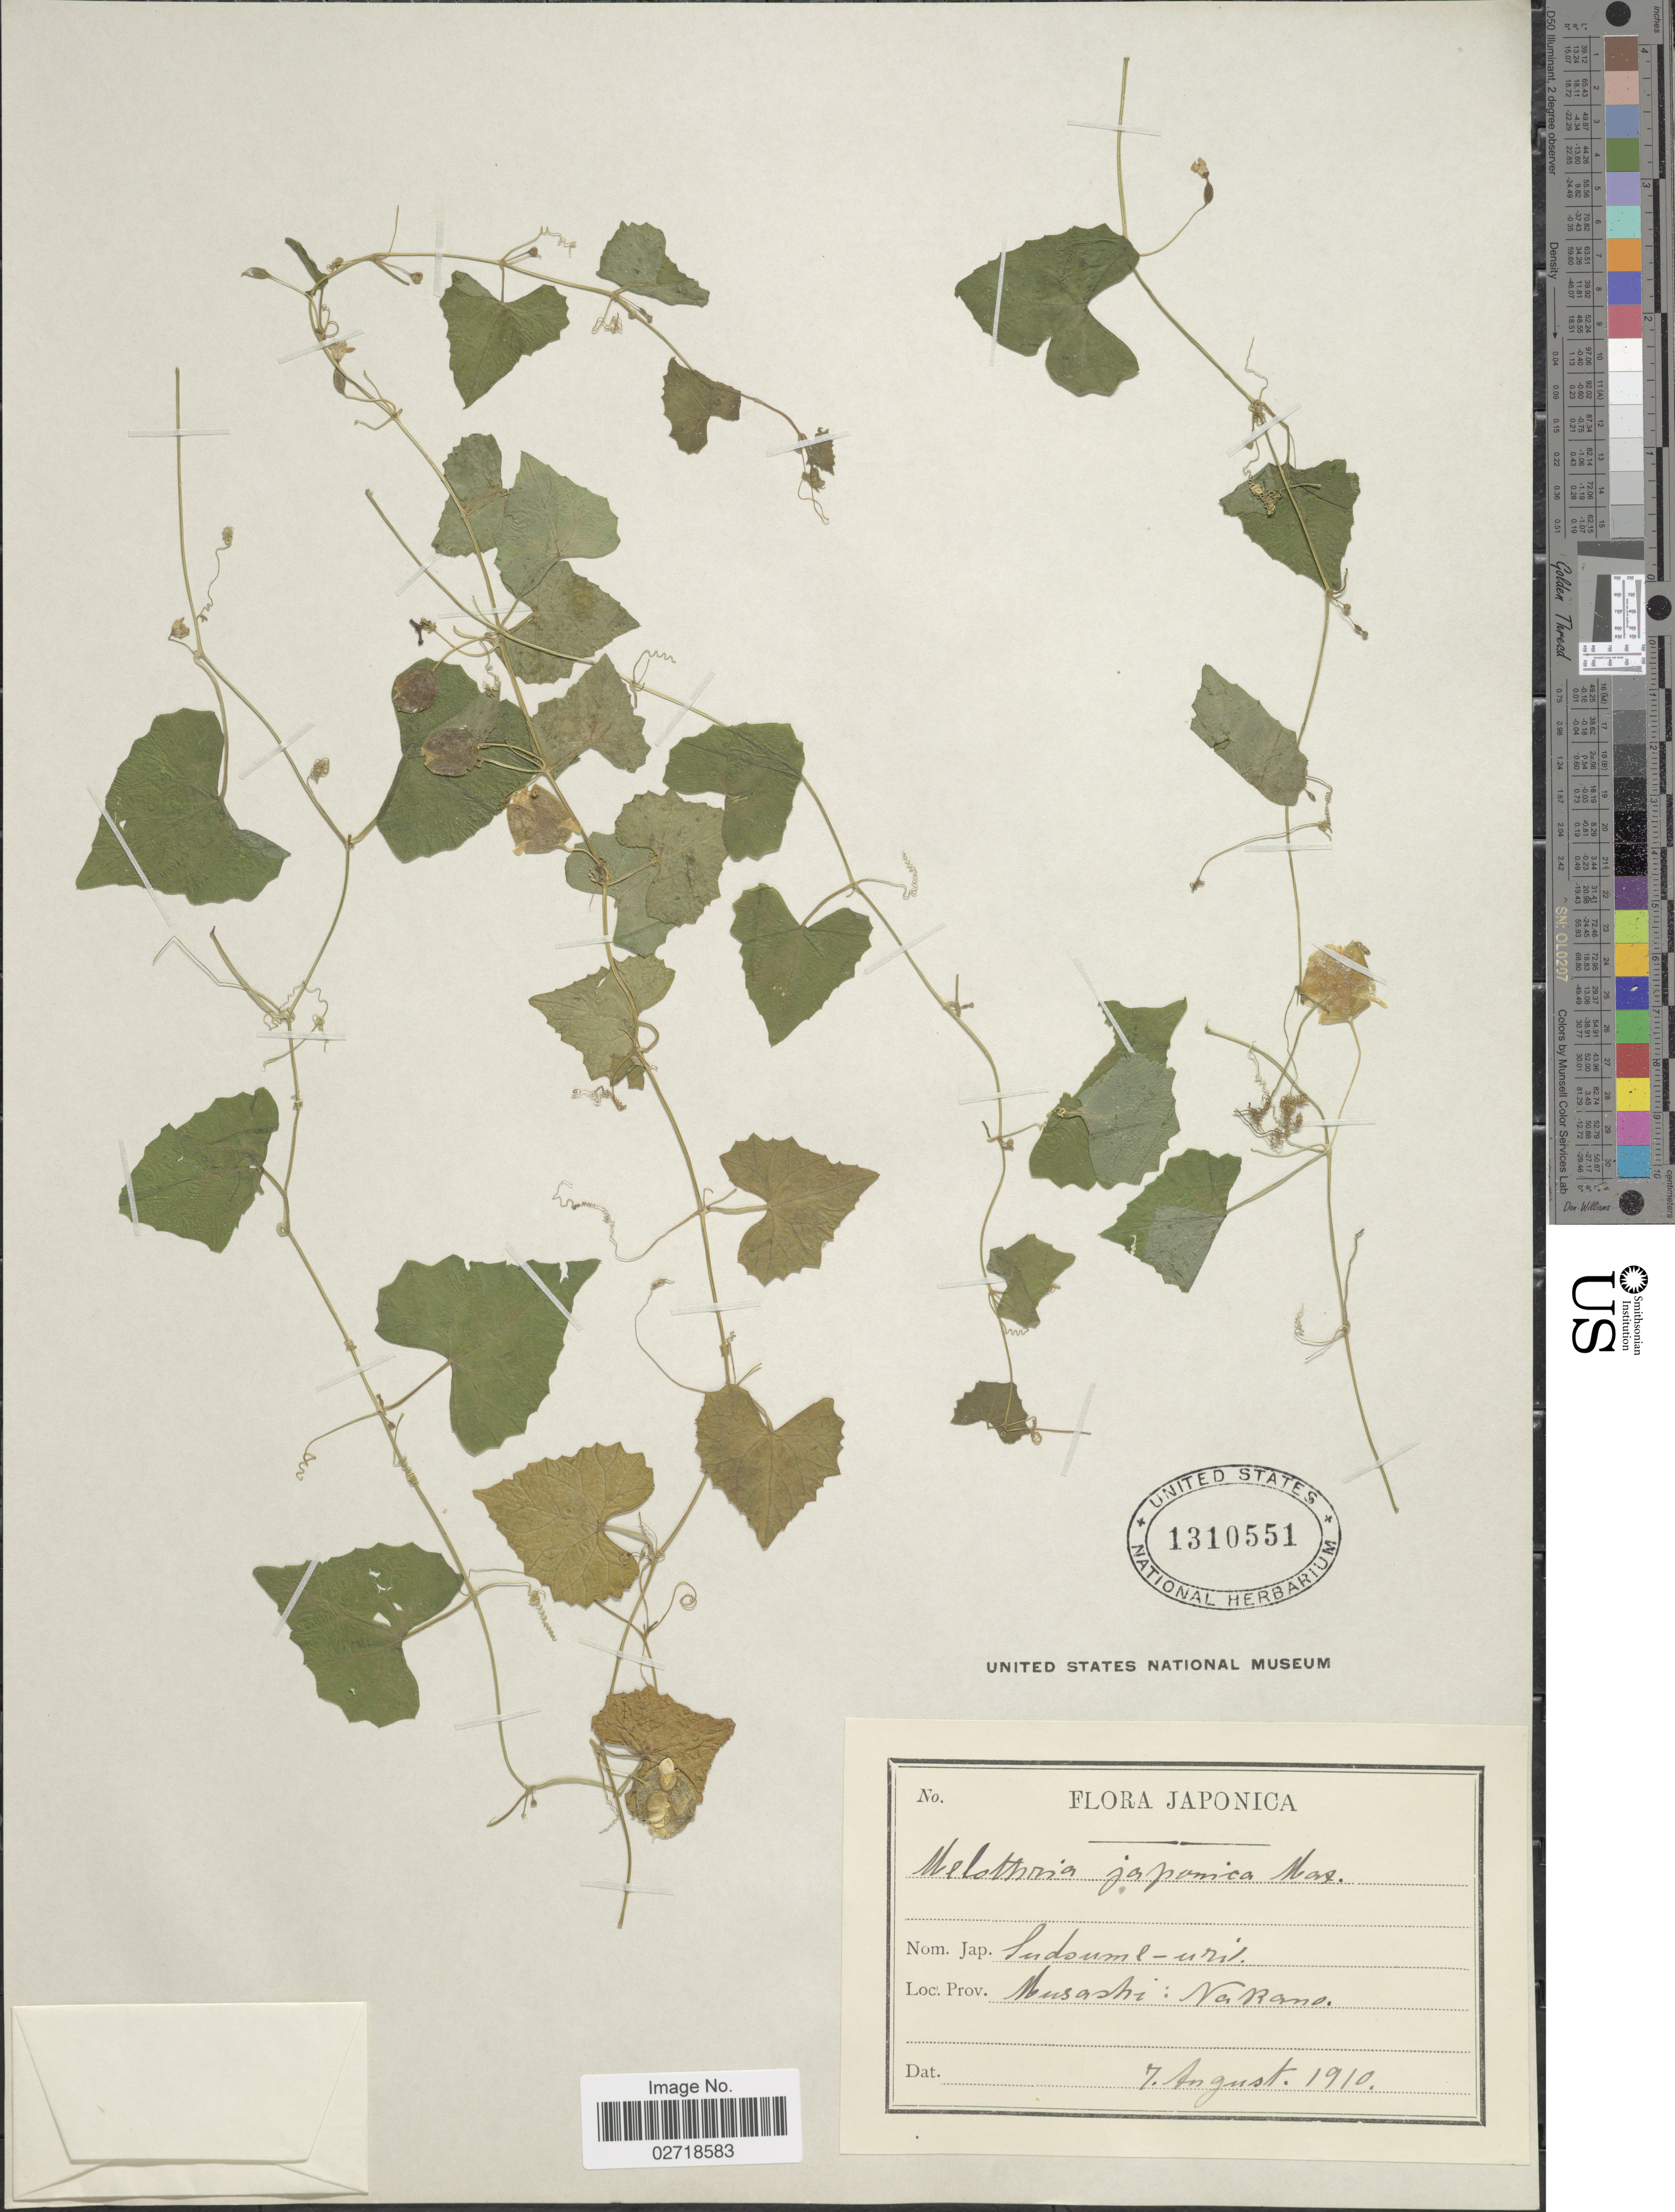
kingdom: Plantae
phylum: Tracheophyta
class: Magnoliopsida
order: Cucurbitales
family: Cucurbitaceae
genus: Zehneria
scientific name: Zehneria japonica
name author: (Thunb.) H.Y. Liu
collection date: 1910-08-07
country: Japan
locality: Musashi: Nakano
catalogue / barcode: US 1310551